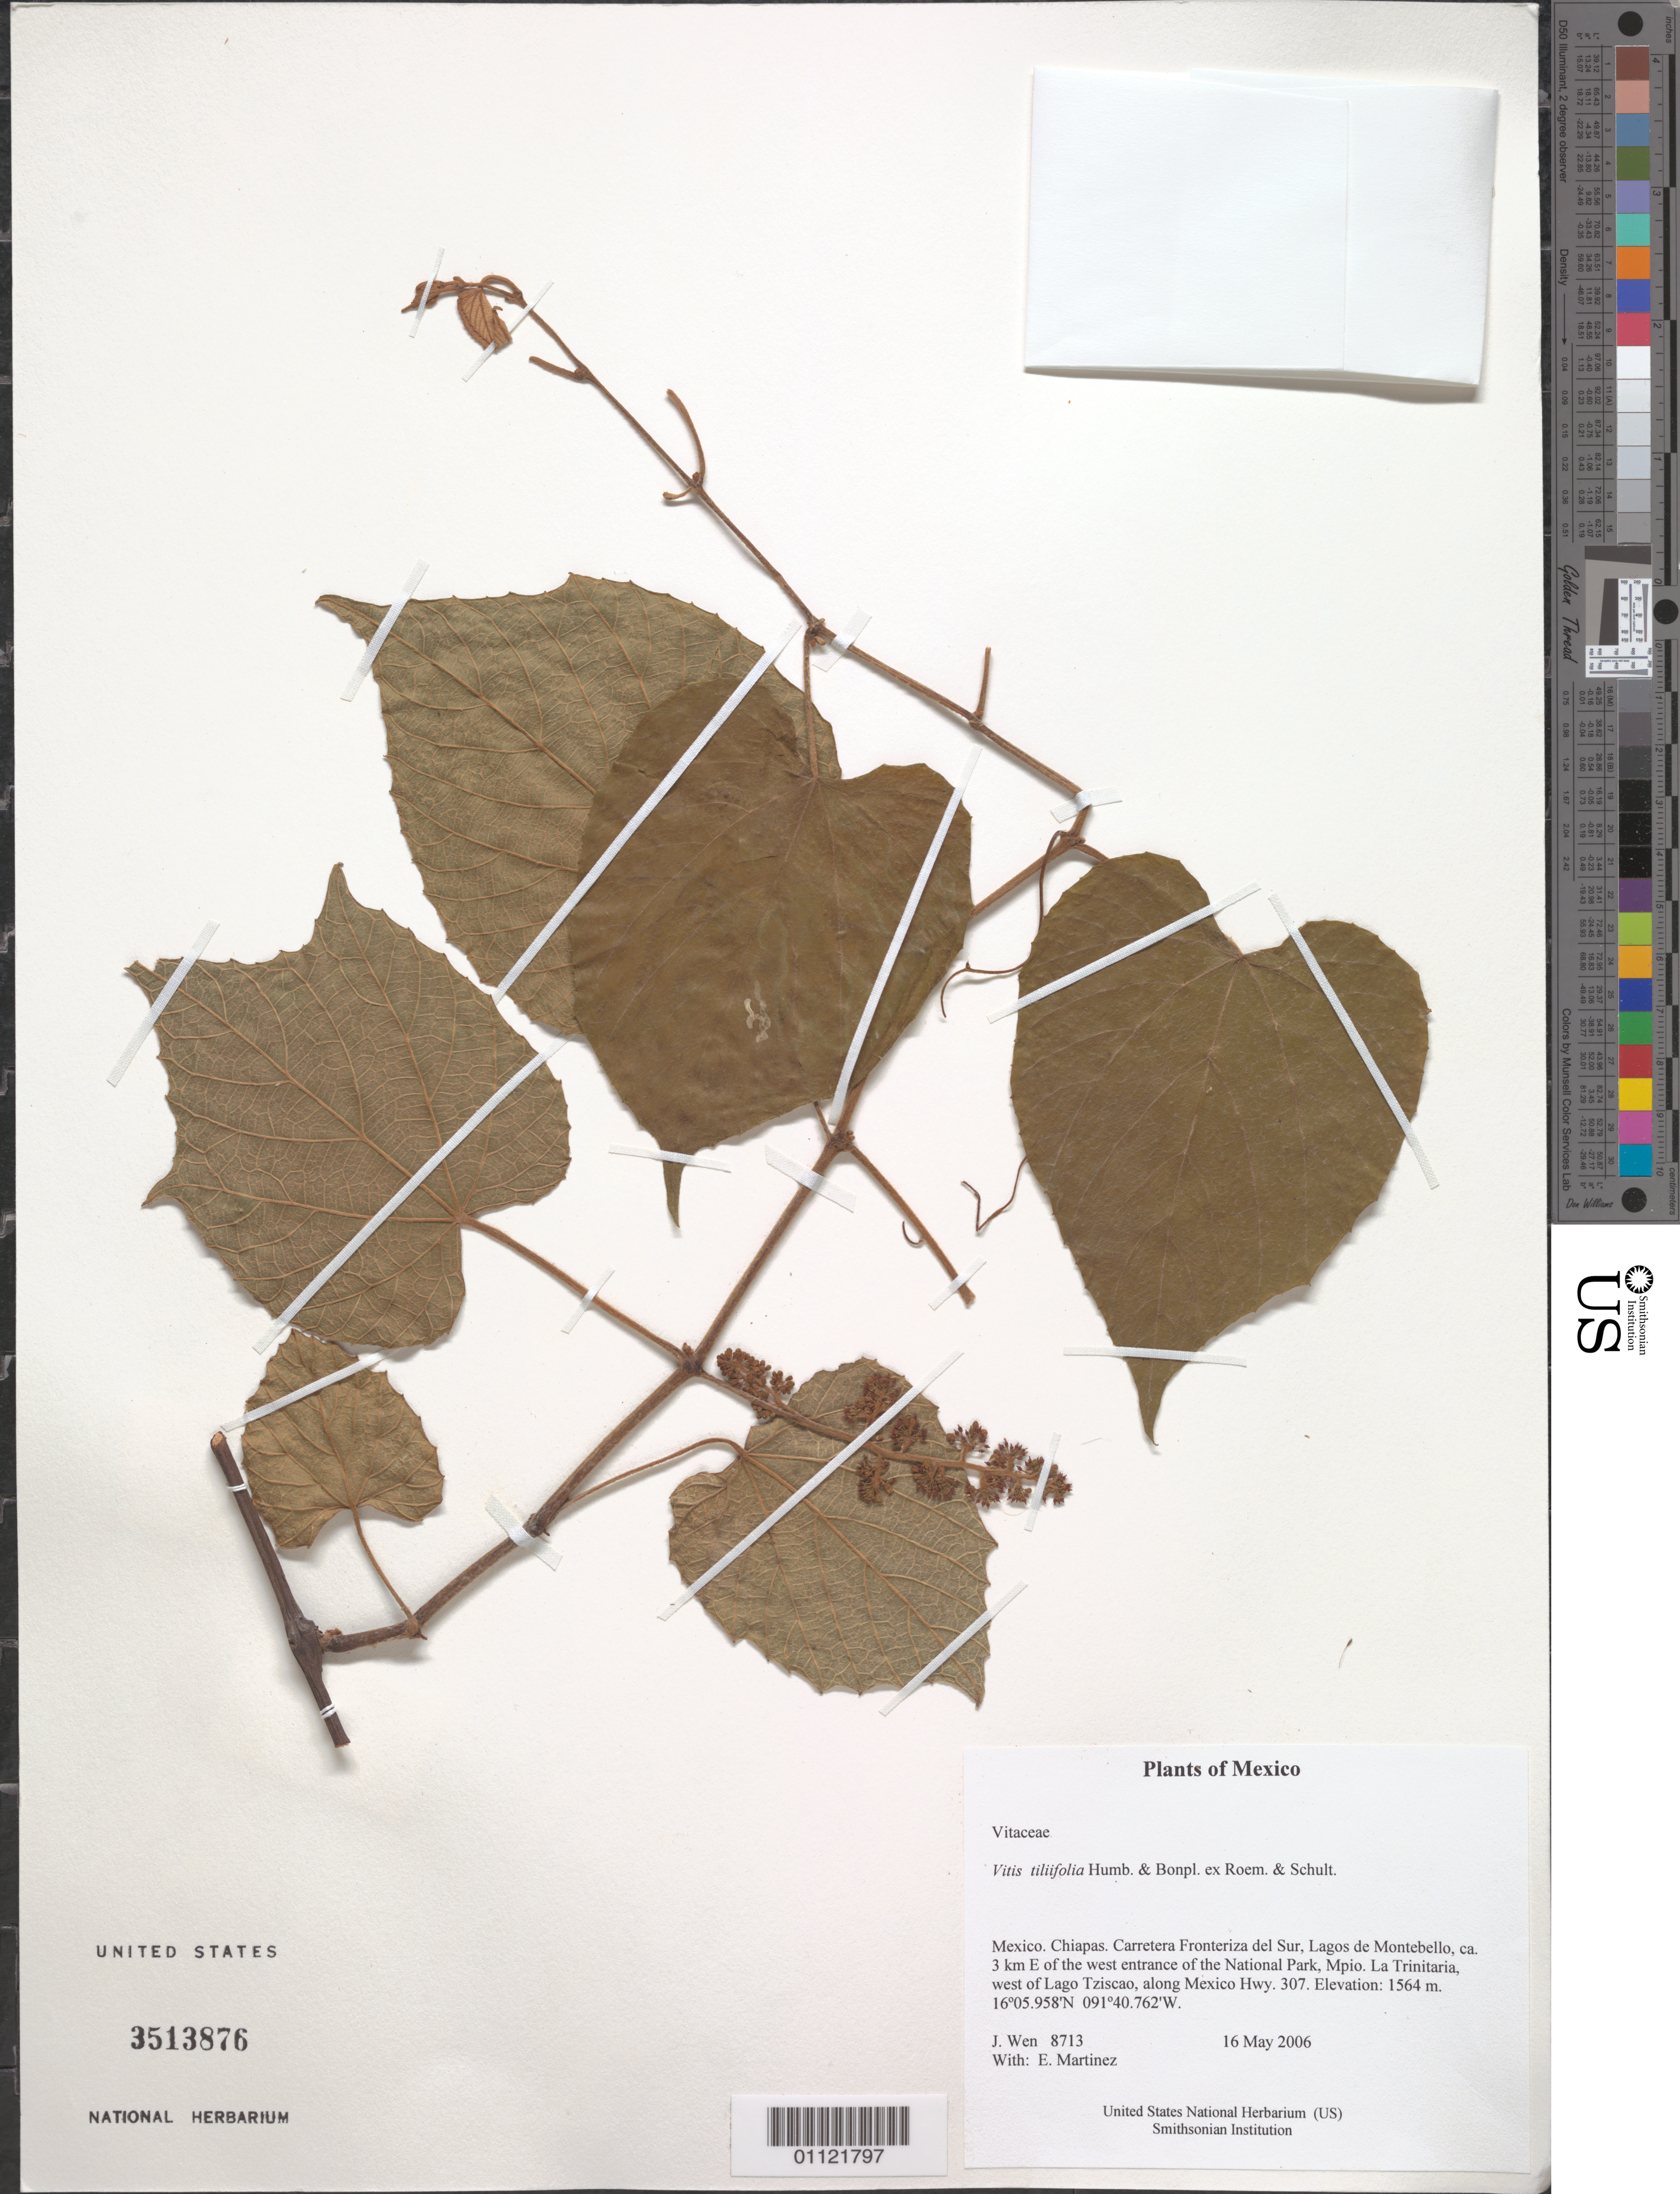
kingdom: Plantae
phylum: Tracheophyta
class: Magnoliopsida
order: Vitales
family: Vitaceae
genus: Vitis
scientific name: Vitis tiliifolia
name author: Humb. & Bonpl. ex Schult.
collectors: J. Wen & E. Martínez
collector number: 8713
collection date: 2006-05-16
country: Mexico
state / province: Chiapas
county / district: La Trinitaria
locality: Carretera Fronteriza del Sur, Lagos de Montebello, ca. 3 km E of the west entrance of the National Park, Mpio. La Trionitaria, west of Lago Tziscao, along Mexico Hwy. 307.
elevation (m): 1564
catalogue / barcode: US 3513876